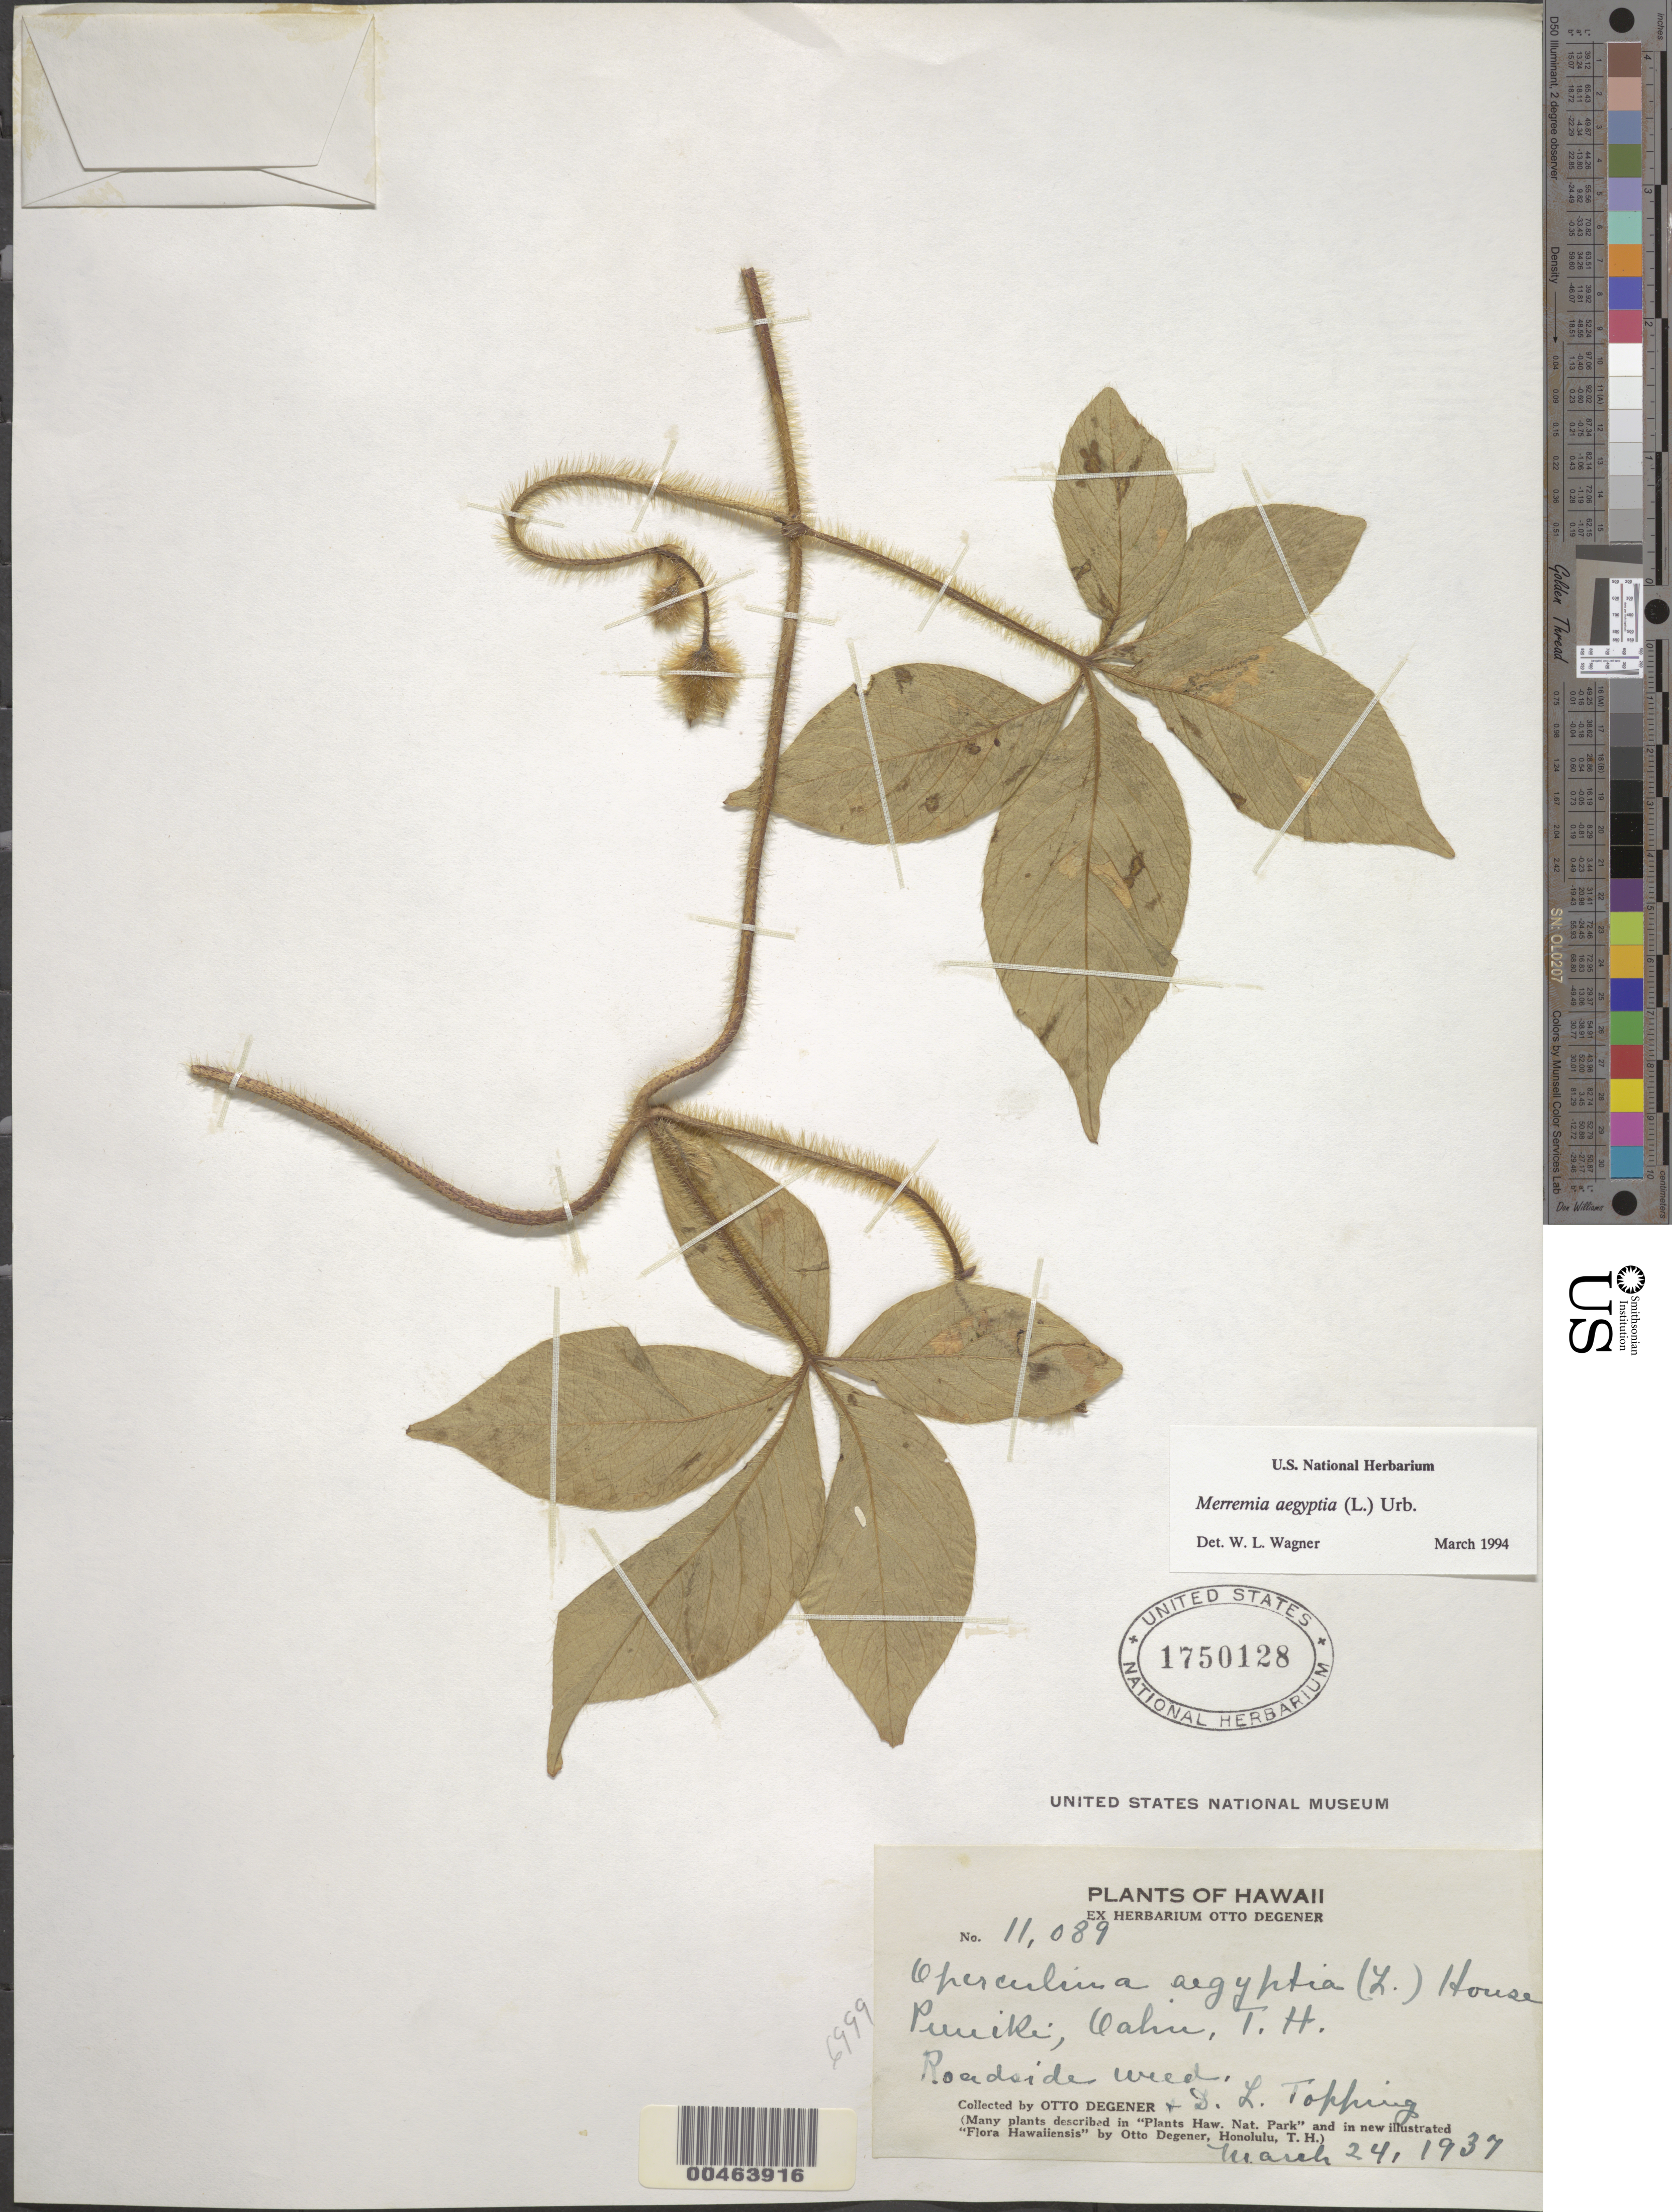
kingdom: Plantae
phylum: Tracheophyta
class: Magnoliopsida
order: Solanales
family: Convolvulaceae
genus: Distimake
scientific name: Distimake aegyptius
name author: (L.) A. R. Simões & Staples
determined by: Wagner, W. L., (BOT), Smithsonian Institution - National Museum of Natural History (UNITED STATES)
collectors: O. Degener & D. L. Topping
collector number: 11089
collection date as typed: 24 Mar 1937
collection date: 1937-03-24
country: United States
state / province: Hawaii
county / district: Honolulu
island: Oahu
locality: Puuiki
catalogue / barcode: US 1750128